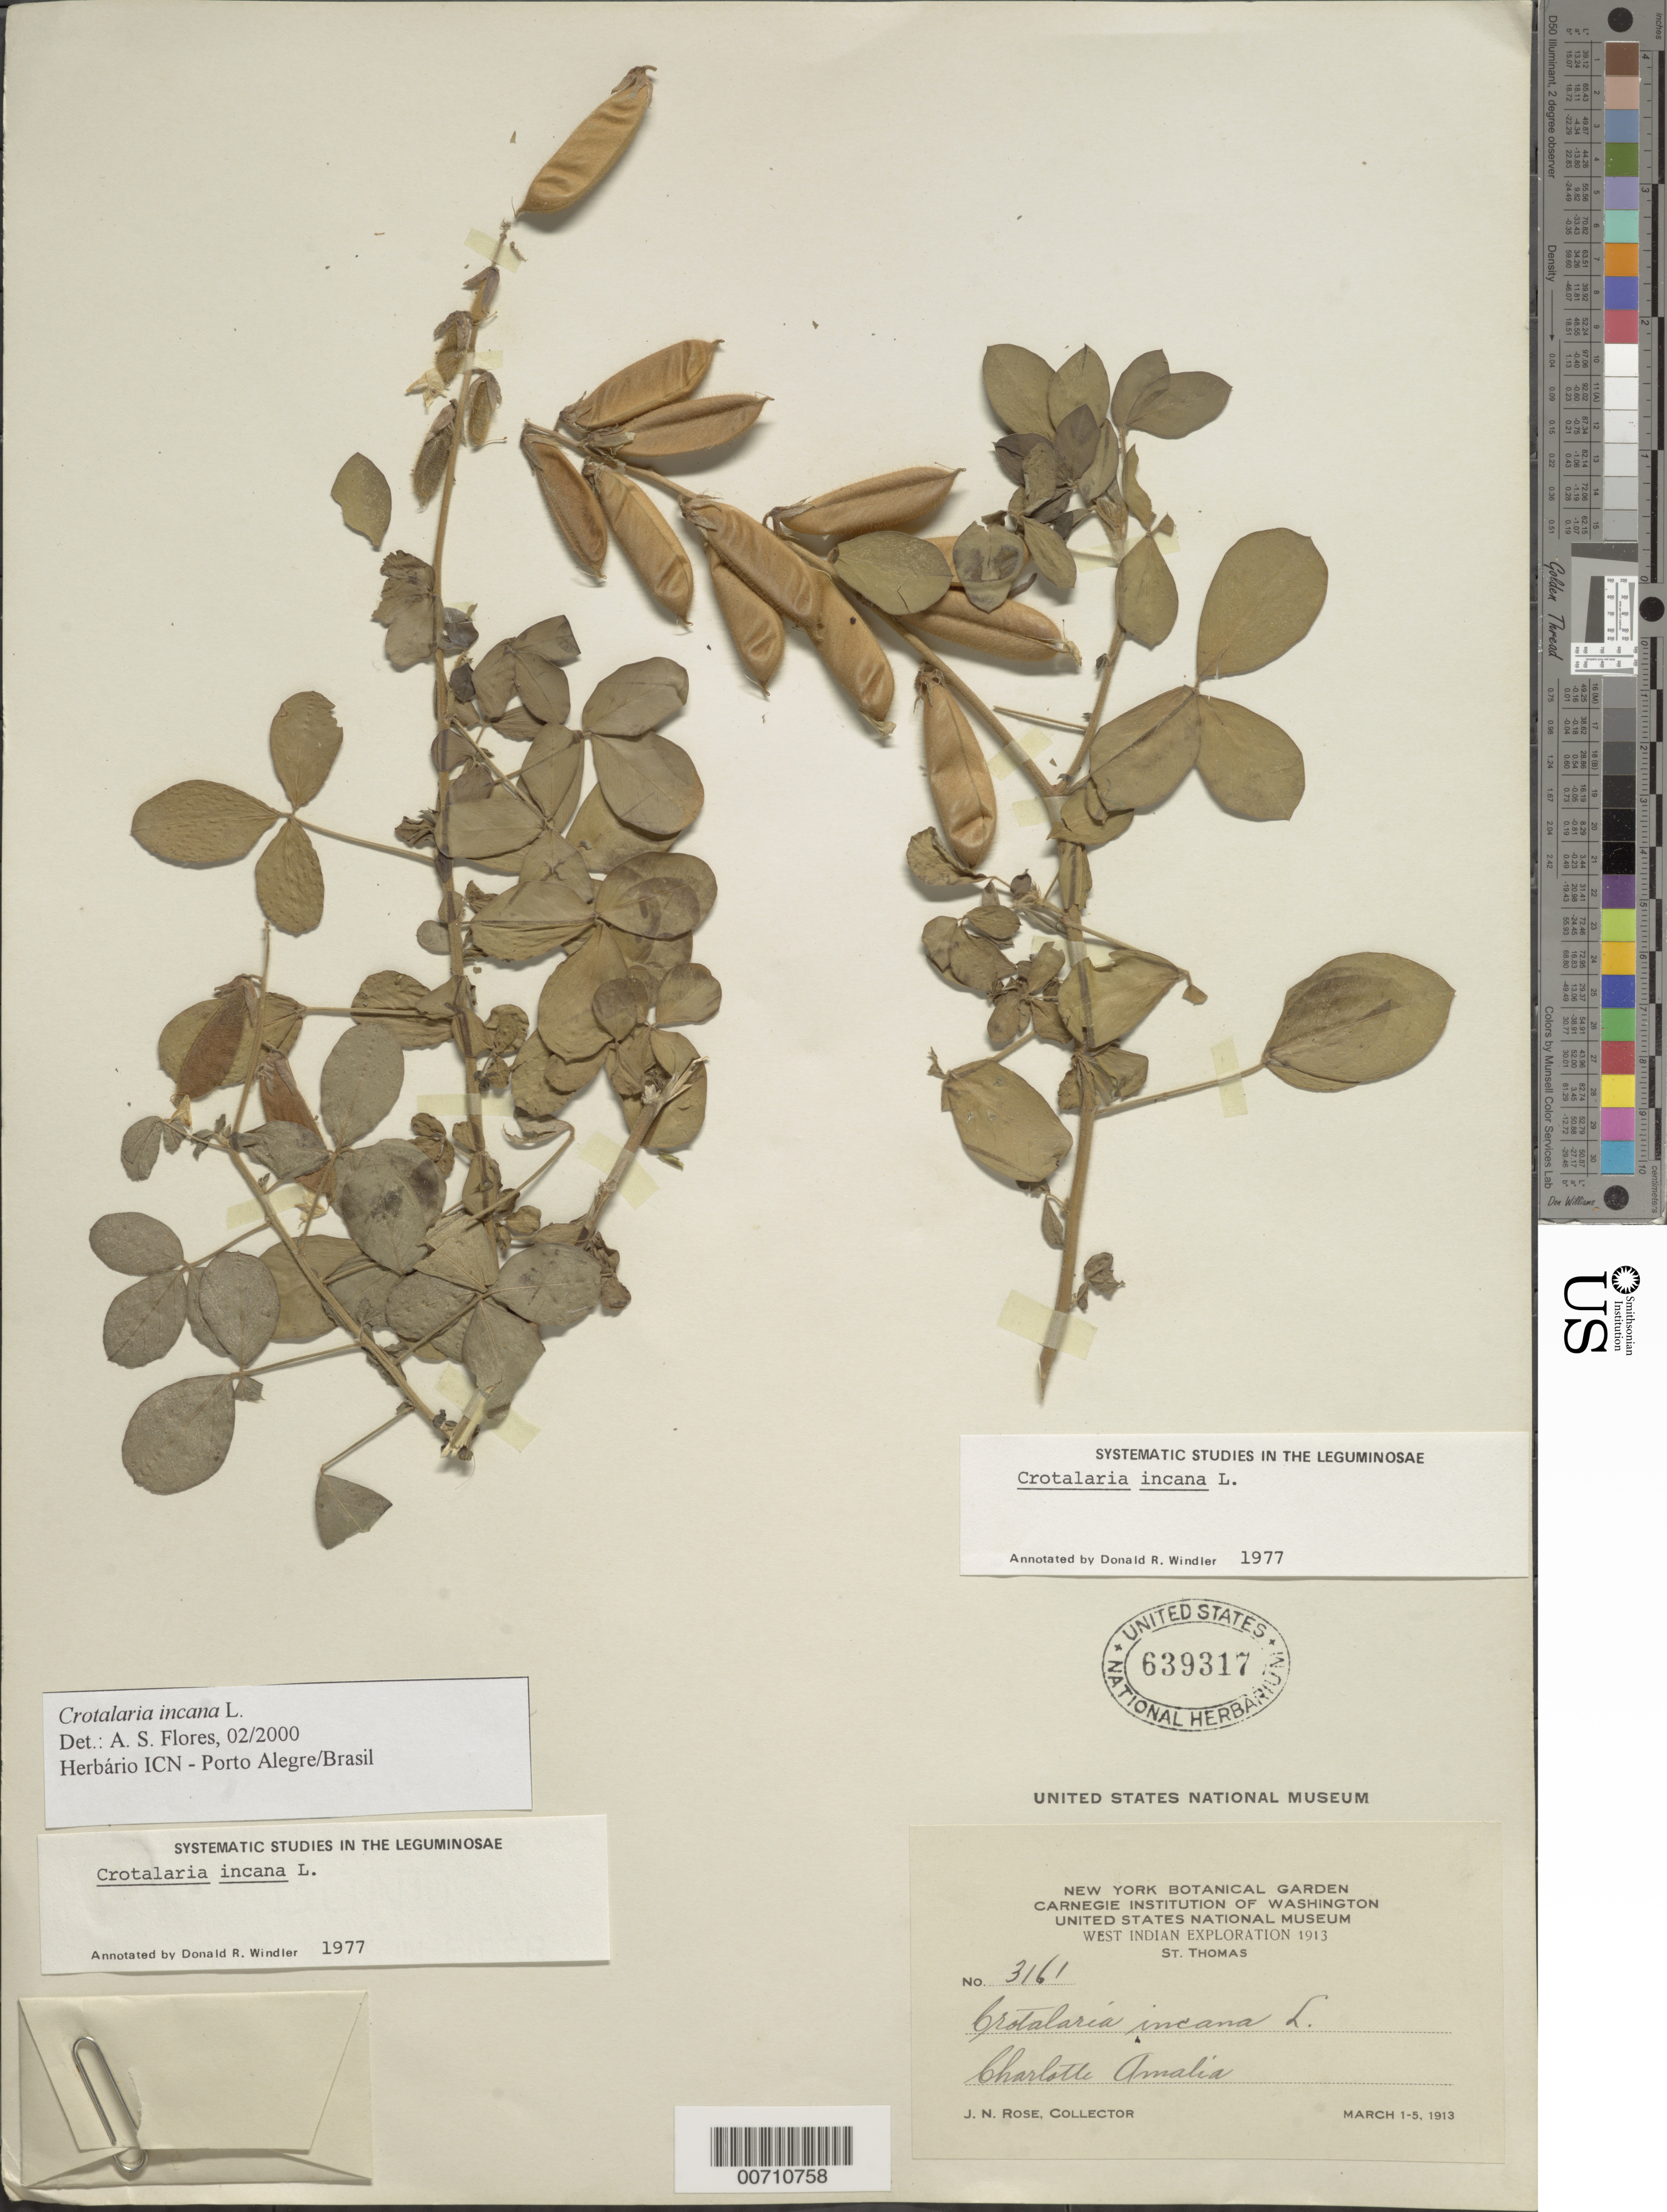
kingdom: Plantae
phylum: Tracheophyta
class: Magnoliopsida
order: Fabales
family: Fabaceae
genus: Crotalaria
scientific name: Crotalaria incana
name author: L.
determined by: Flores, A. S., (ICN), Universidade Federal do Rio Grande do Sul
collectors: J. N. Rose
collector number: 3161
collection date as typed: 01 Mar 1913 to 05 Mar 1913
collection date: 1913-03-01/1913-03-05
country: U.S. Virgin Islands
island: St. Thomas Island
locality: Charlotte Amalia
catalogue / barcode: US 639317